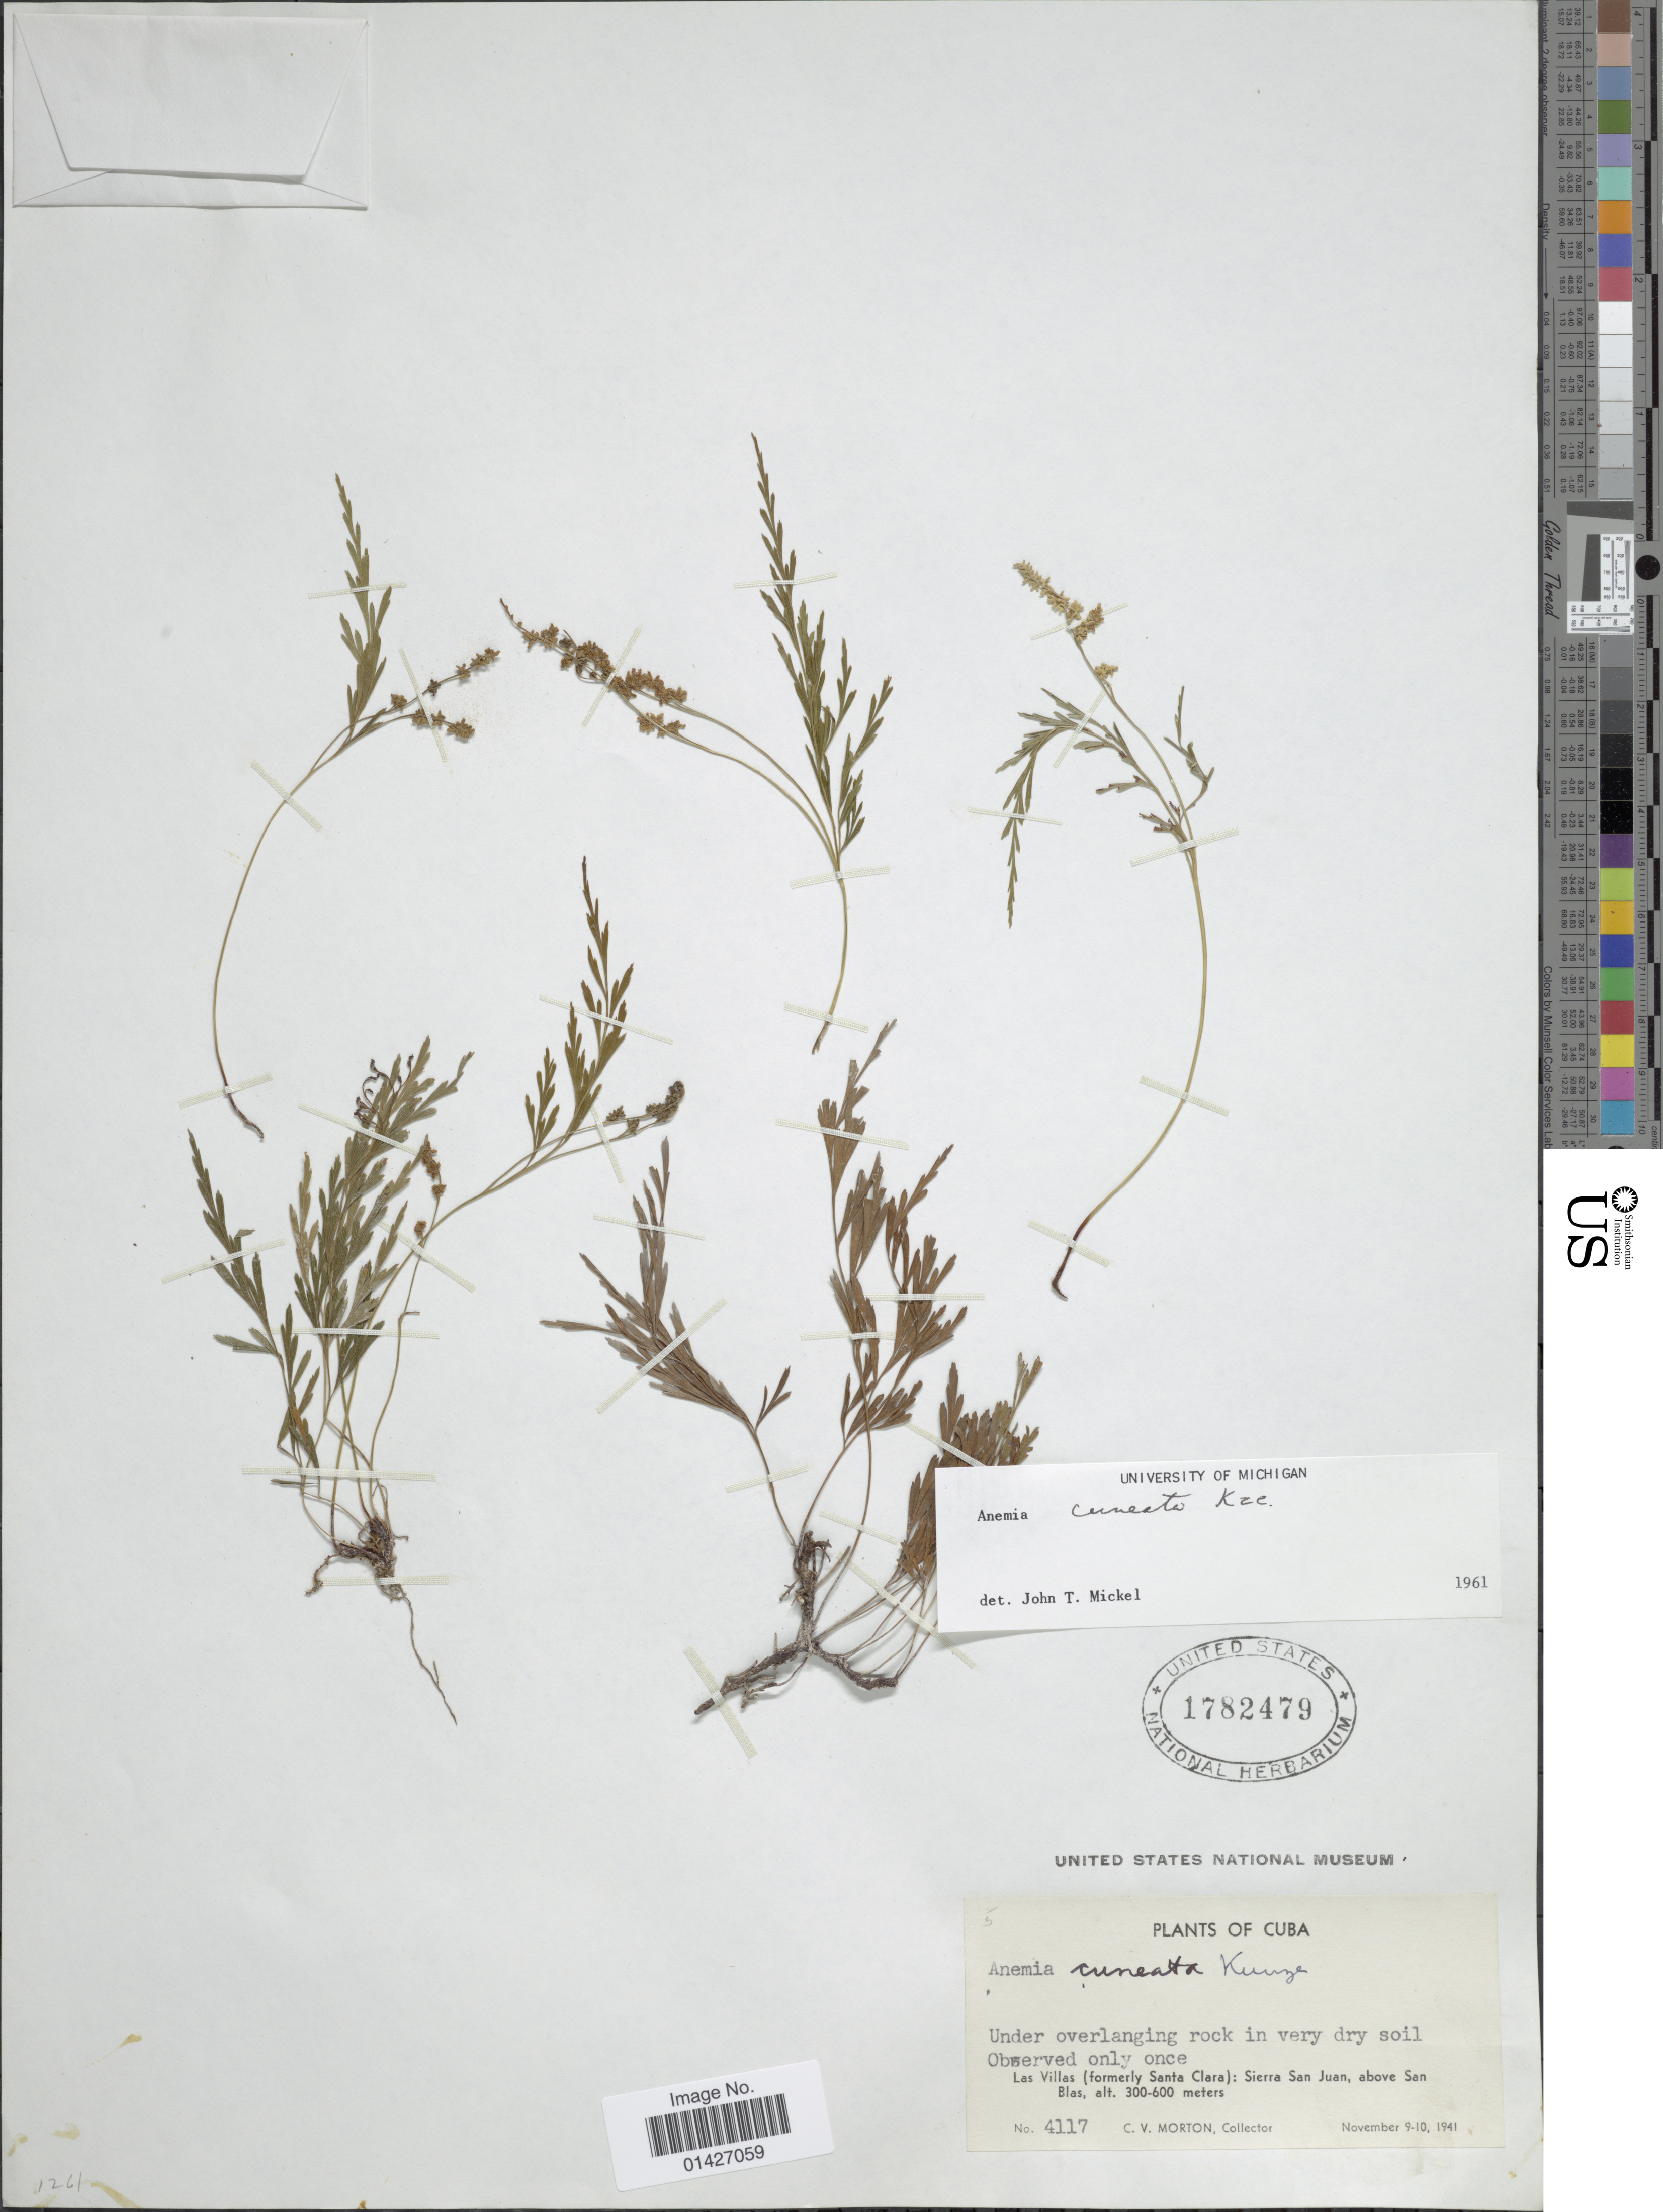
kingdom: Plantae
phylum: Tracheophyta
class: Polypodiopsida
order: Schizaeales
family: Anemiaceae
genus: Anemia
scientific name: Anemia cuneata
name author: Poepp. ex Spreng.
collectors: C. V. Morton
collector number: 4117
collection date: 1941-11-09/1941-11-10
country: Cuba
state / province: Las Villas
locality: Under overlanging rock in very dry soil. Observed only once. Las Villas (formerly Santa Clara): Sierra San Juan, above San Blas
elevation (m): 300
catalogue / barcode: US 1782479